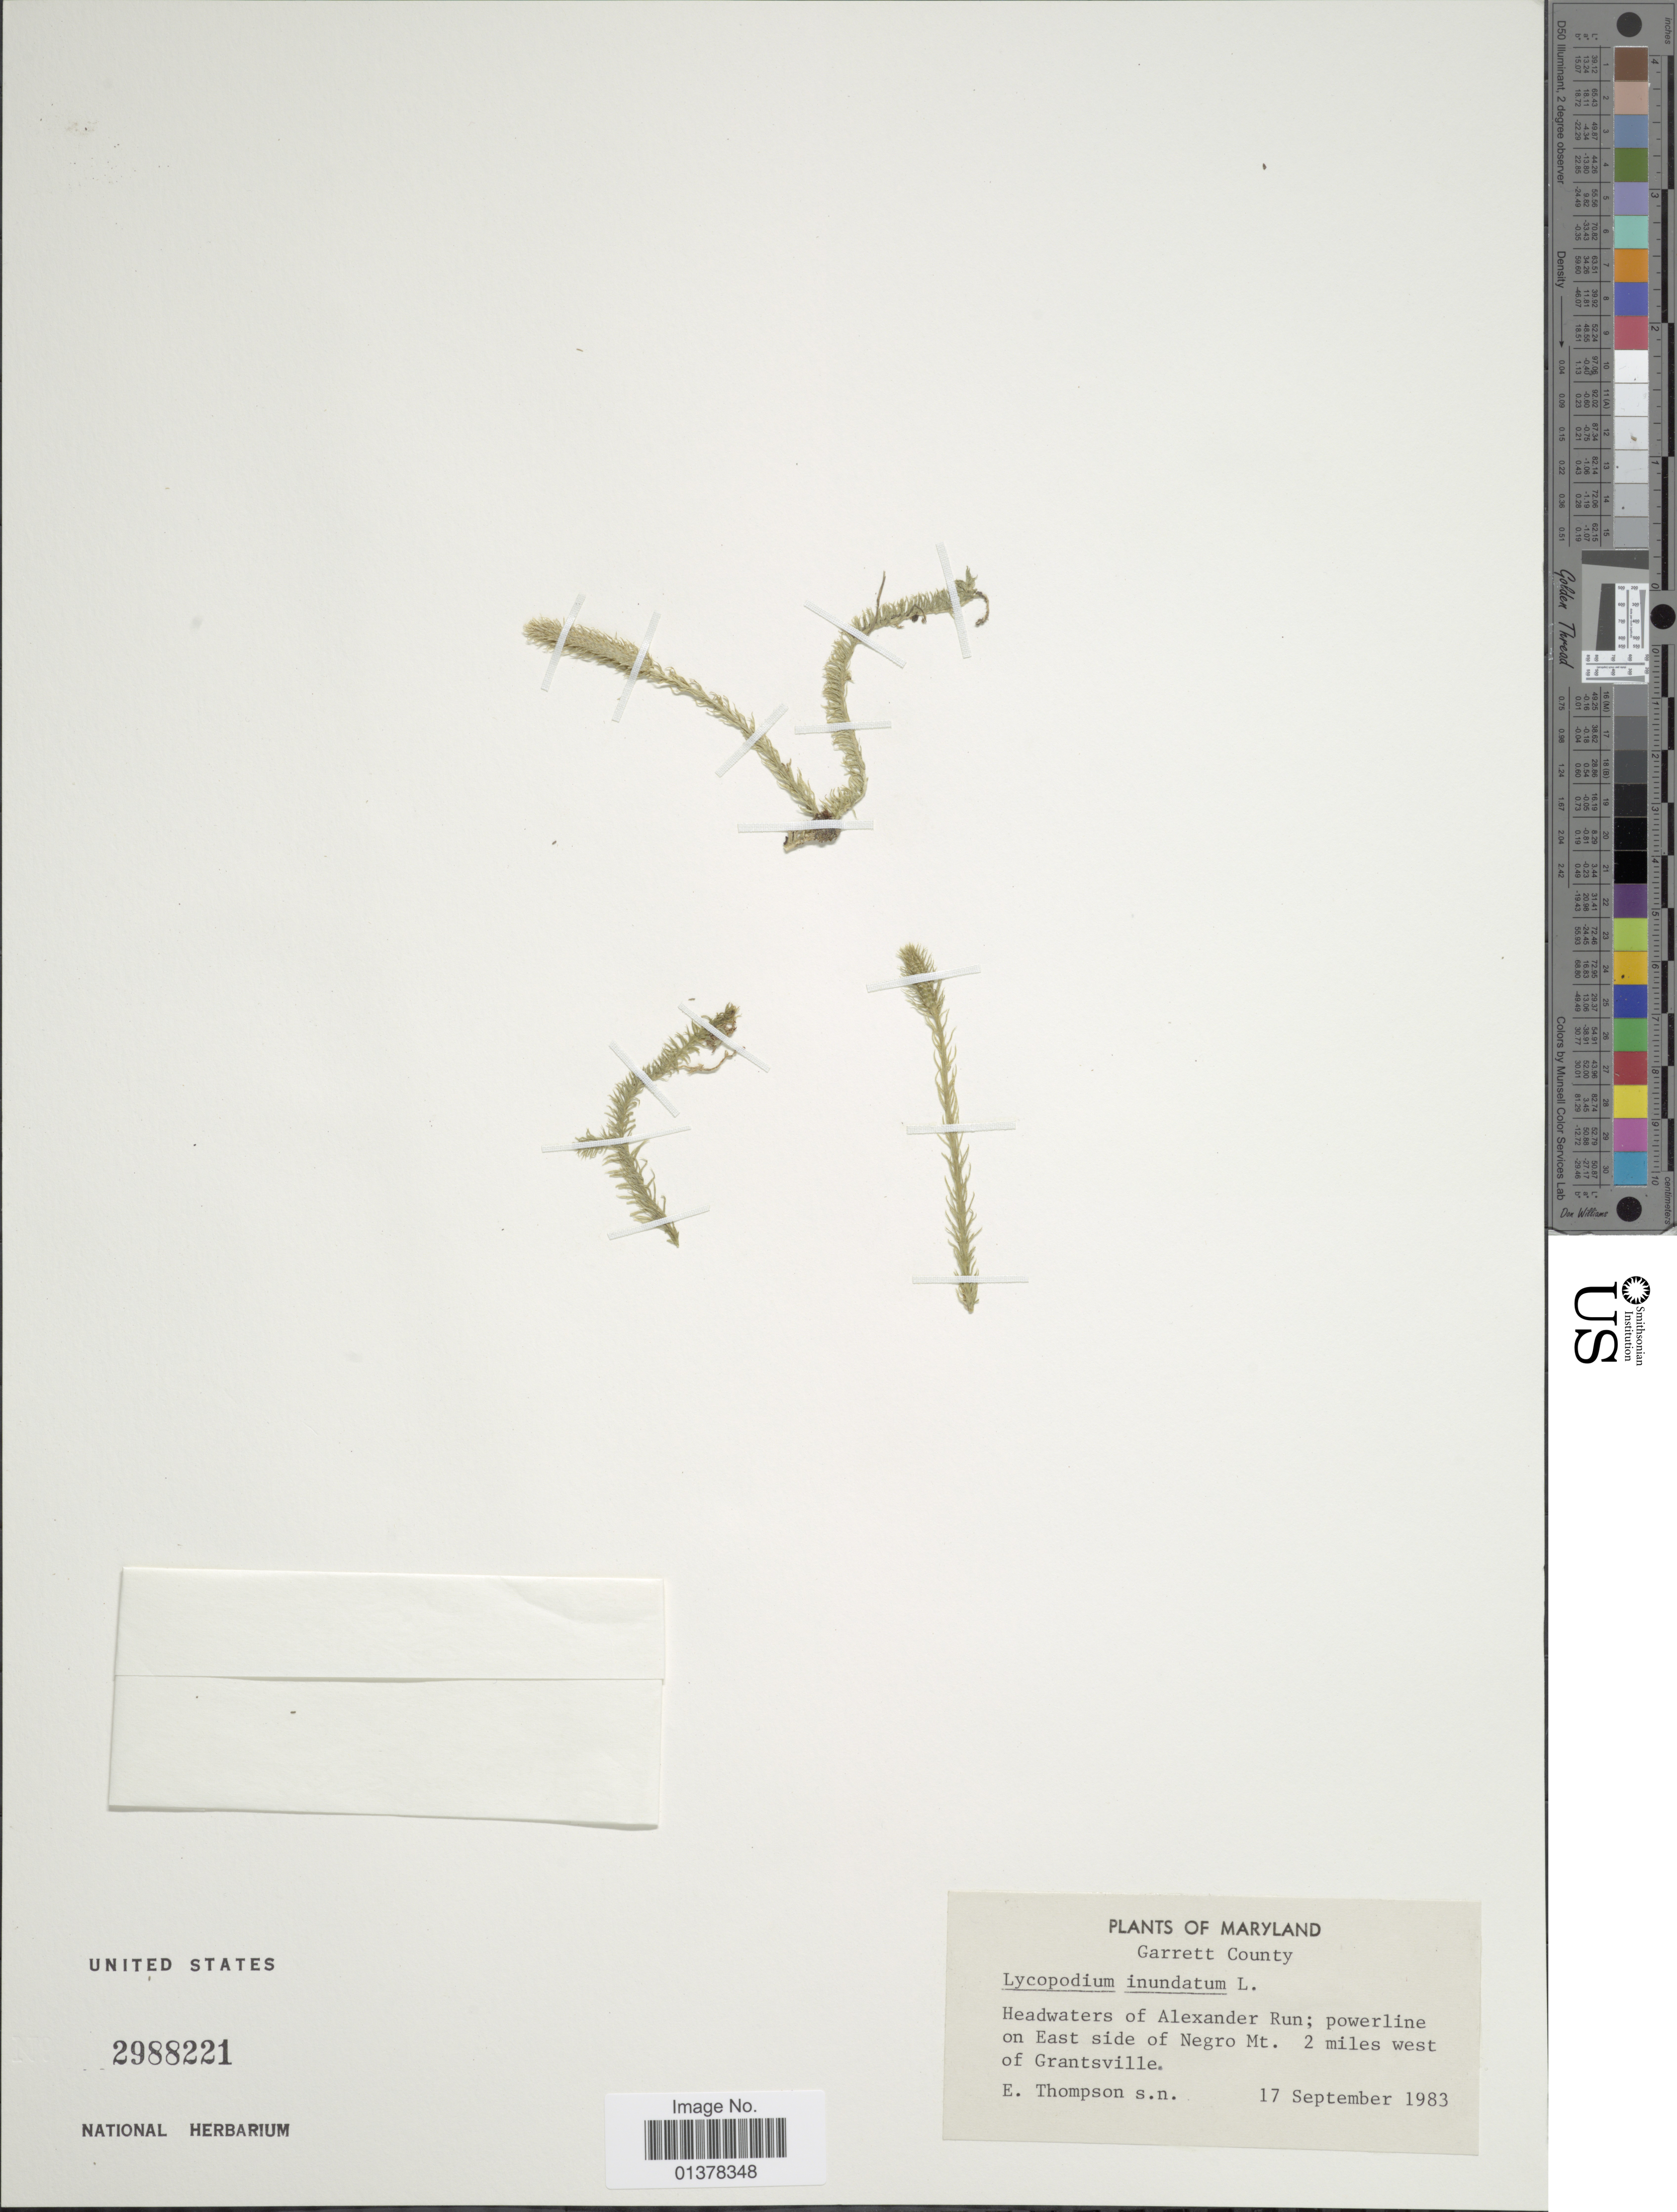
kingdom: Plantae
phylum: Tracheophyta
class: Lycopodiopsida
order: Lycopodiales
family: Lycopodiaceae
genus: Lycopodiella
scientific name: Lycopodiella inundata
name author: (L.) Holub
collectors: E. Thomson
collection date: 1983-09-17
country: United States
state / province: Maryland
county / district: Garrett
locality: Headwaters of Alexander Run; powerline on East side of Negro Mt. 2miles west of Grantsville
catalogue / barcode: US 2988221